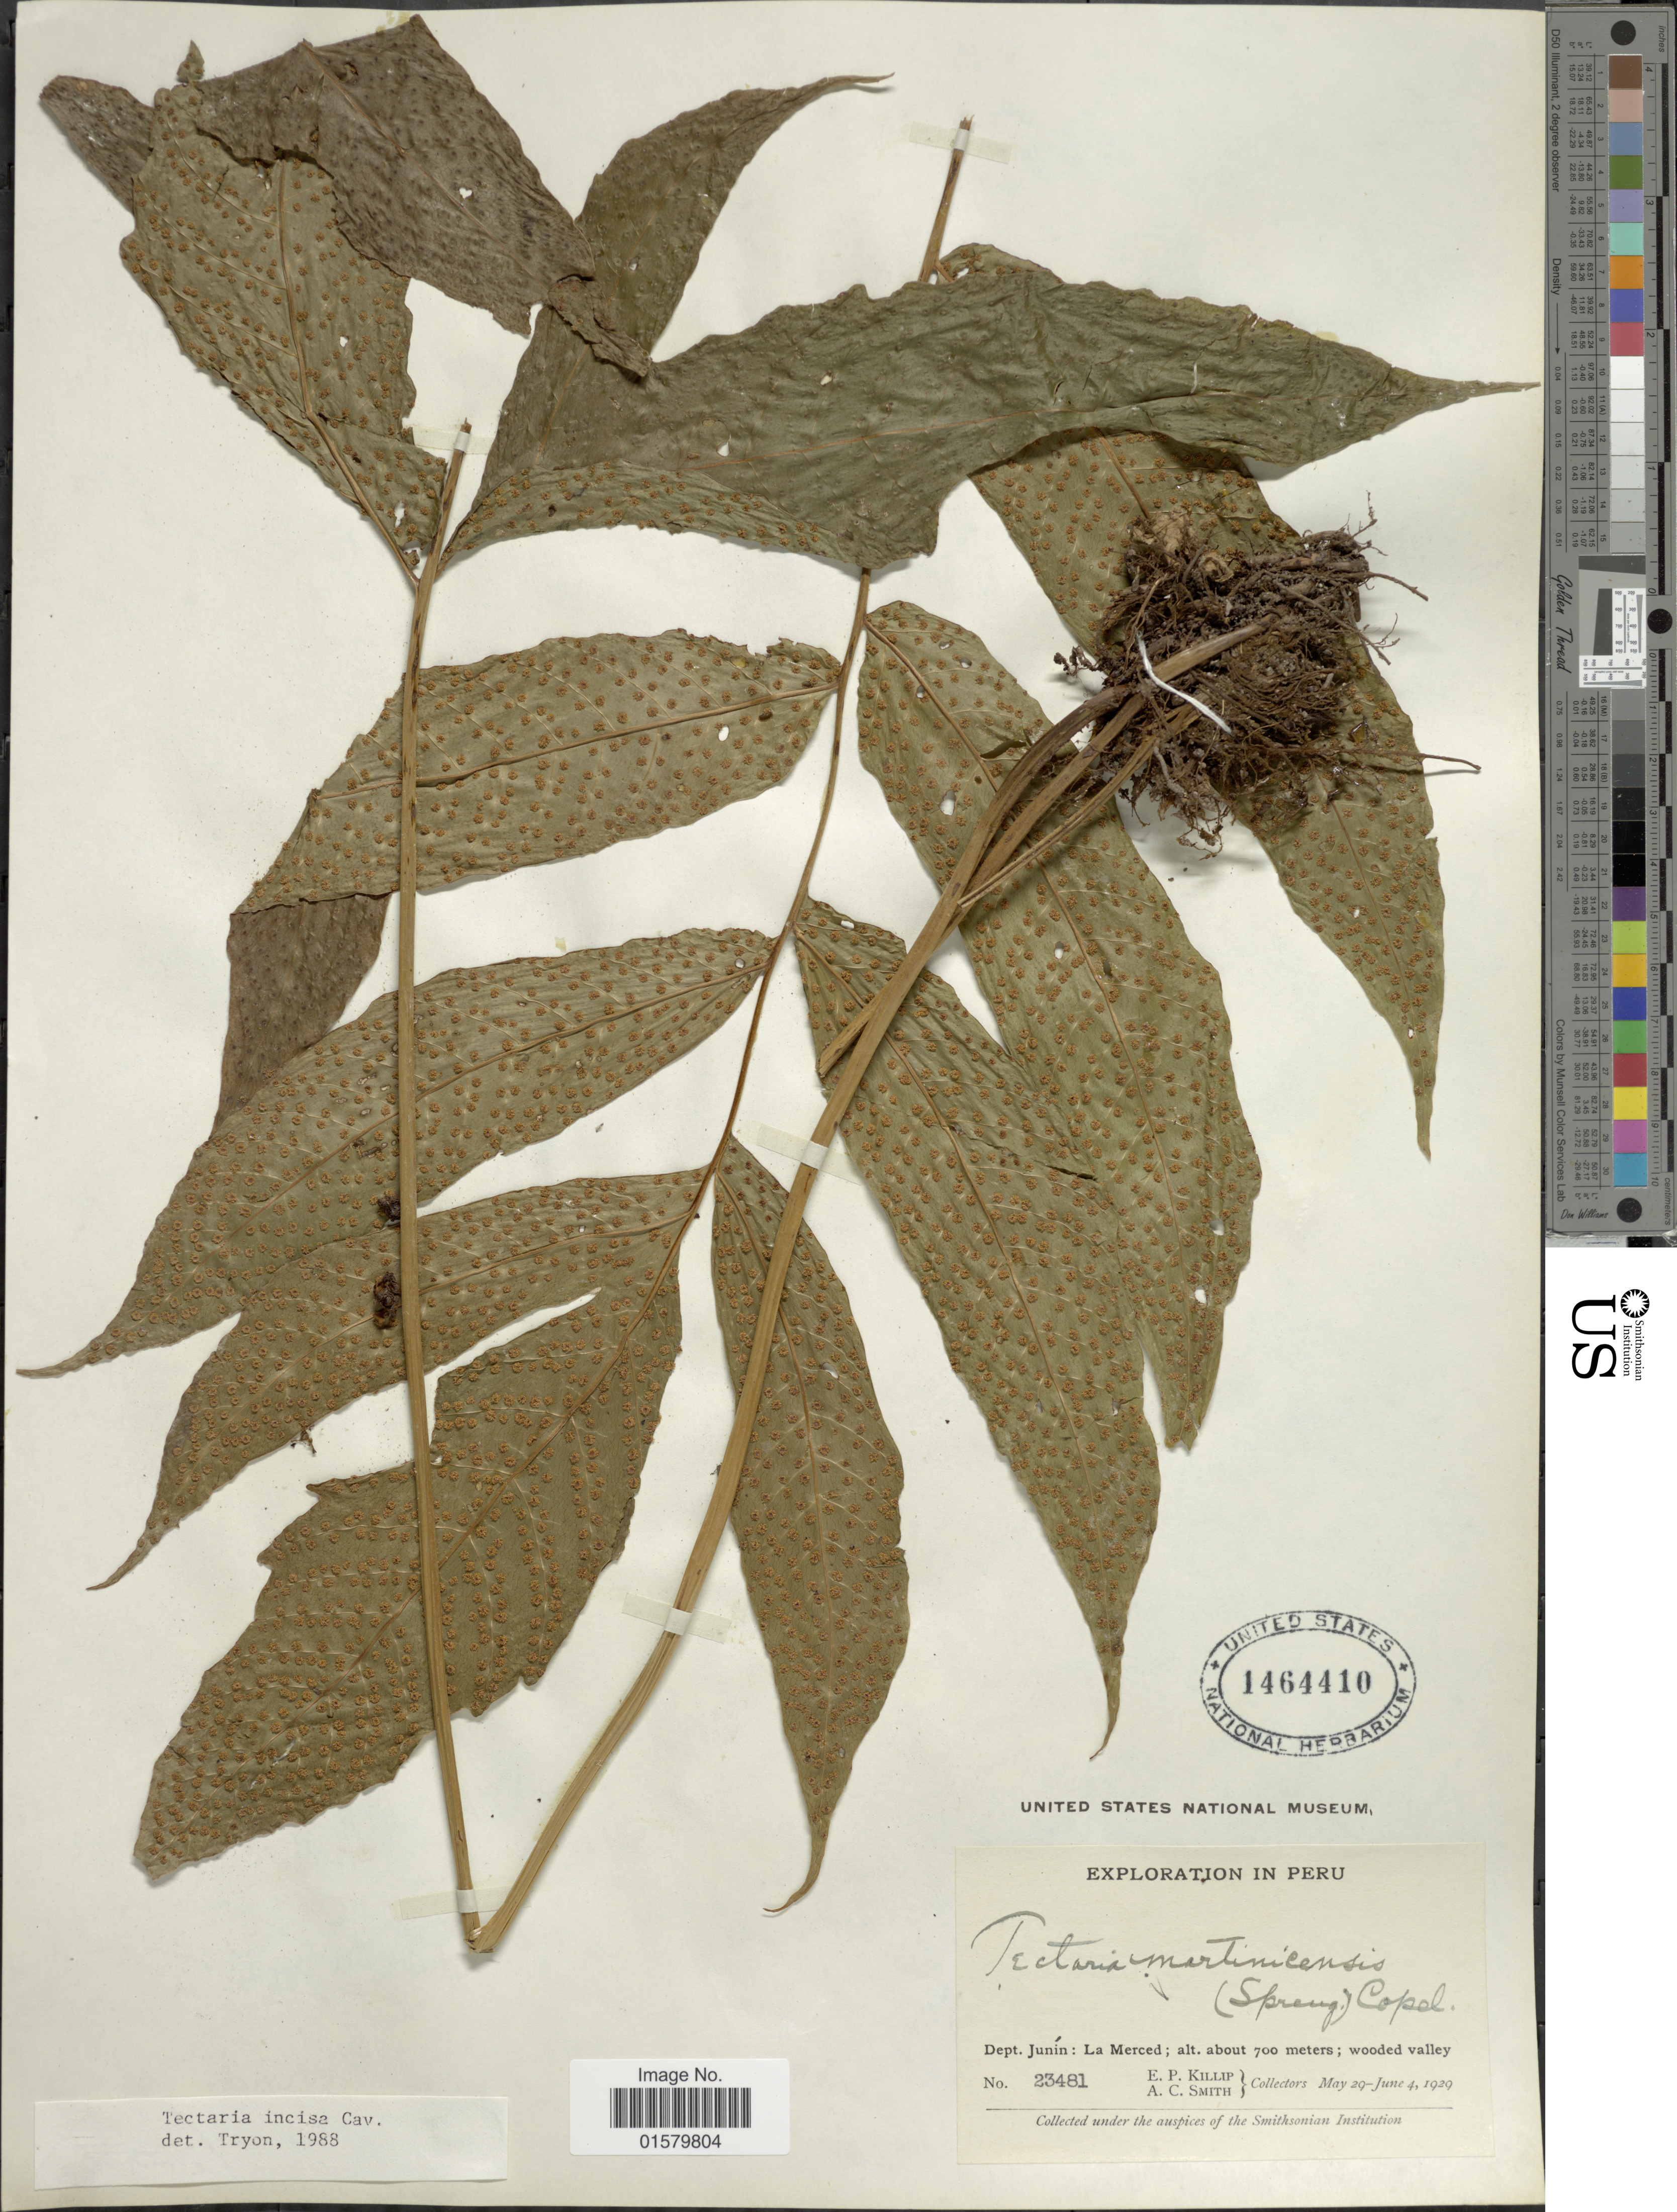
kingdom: Plantae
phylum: Tracheophyta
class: Polypodiopsida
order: Polypodiales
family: Tectariaceae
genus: Tectaria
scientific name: Tectaria incisa var. incisa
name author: Cav.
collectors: E. P. Killip & A. C. Smith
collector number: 23481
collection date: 1929-05-29/1929-06-04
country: Peru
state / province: Junín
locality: Dept. Junin: La Merced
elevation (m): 700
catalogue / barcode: US 1464410